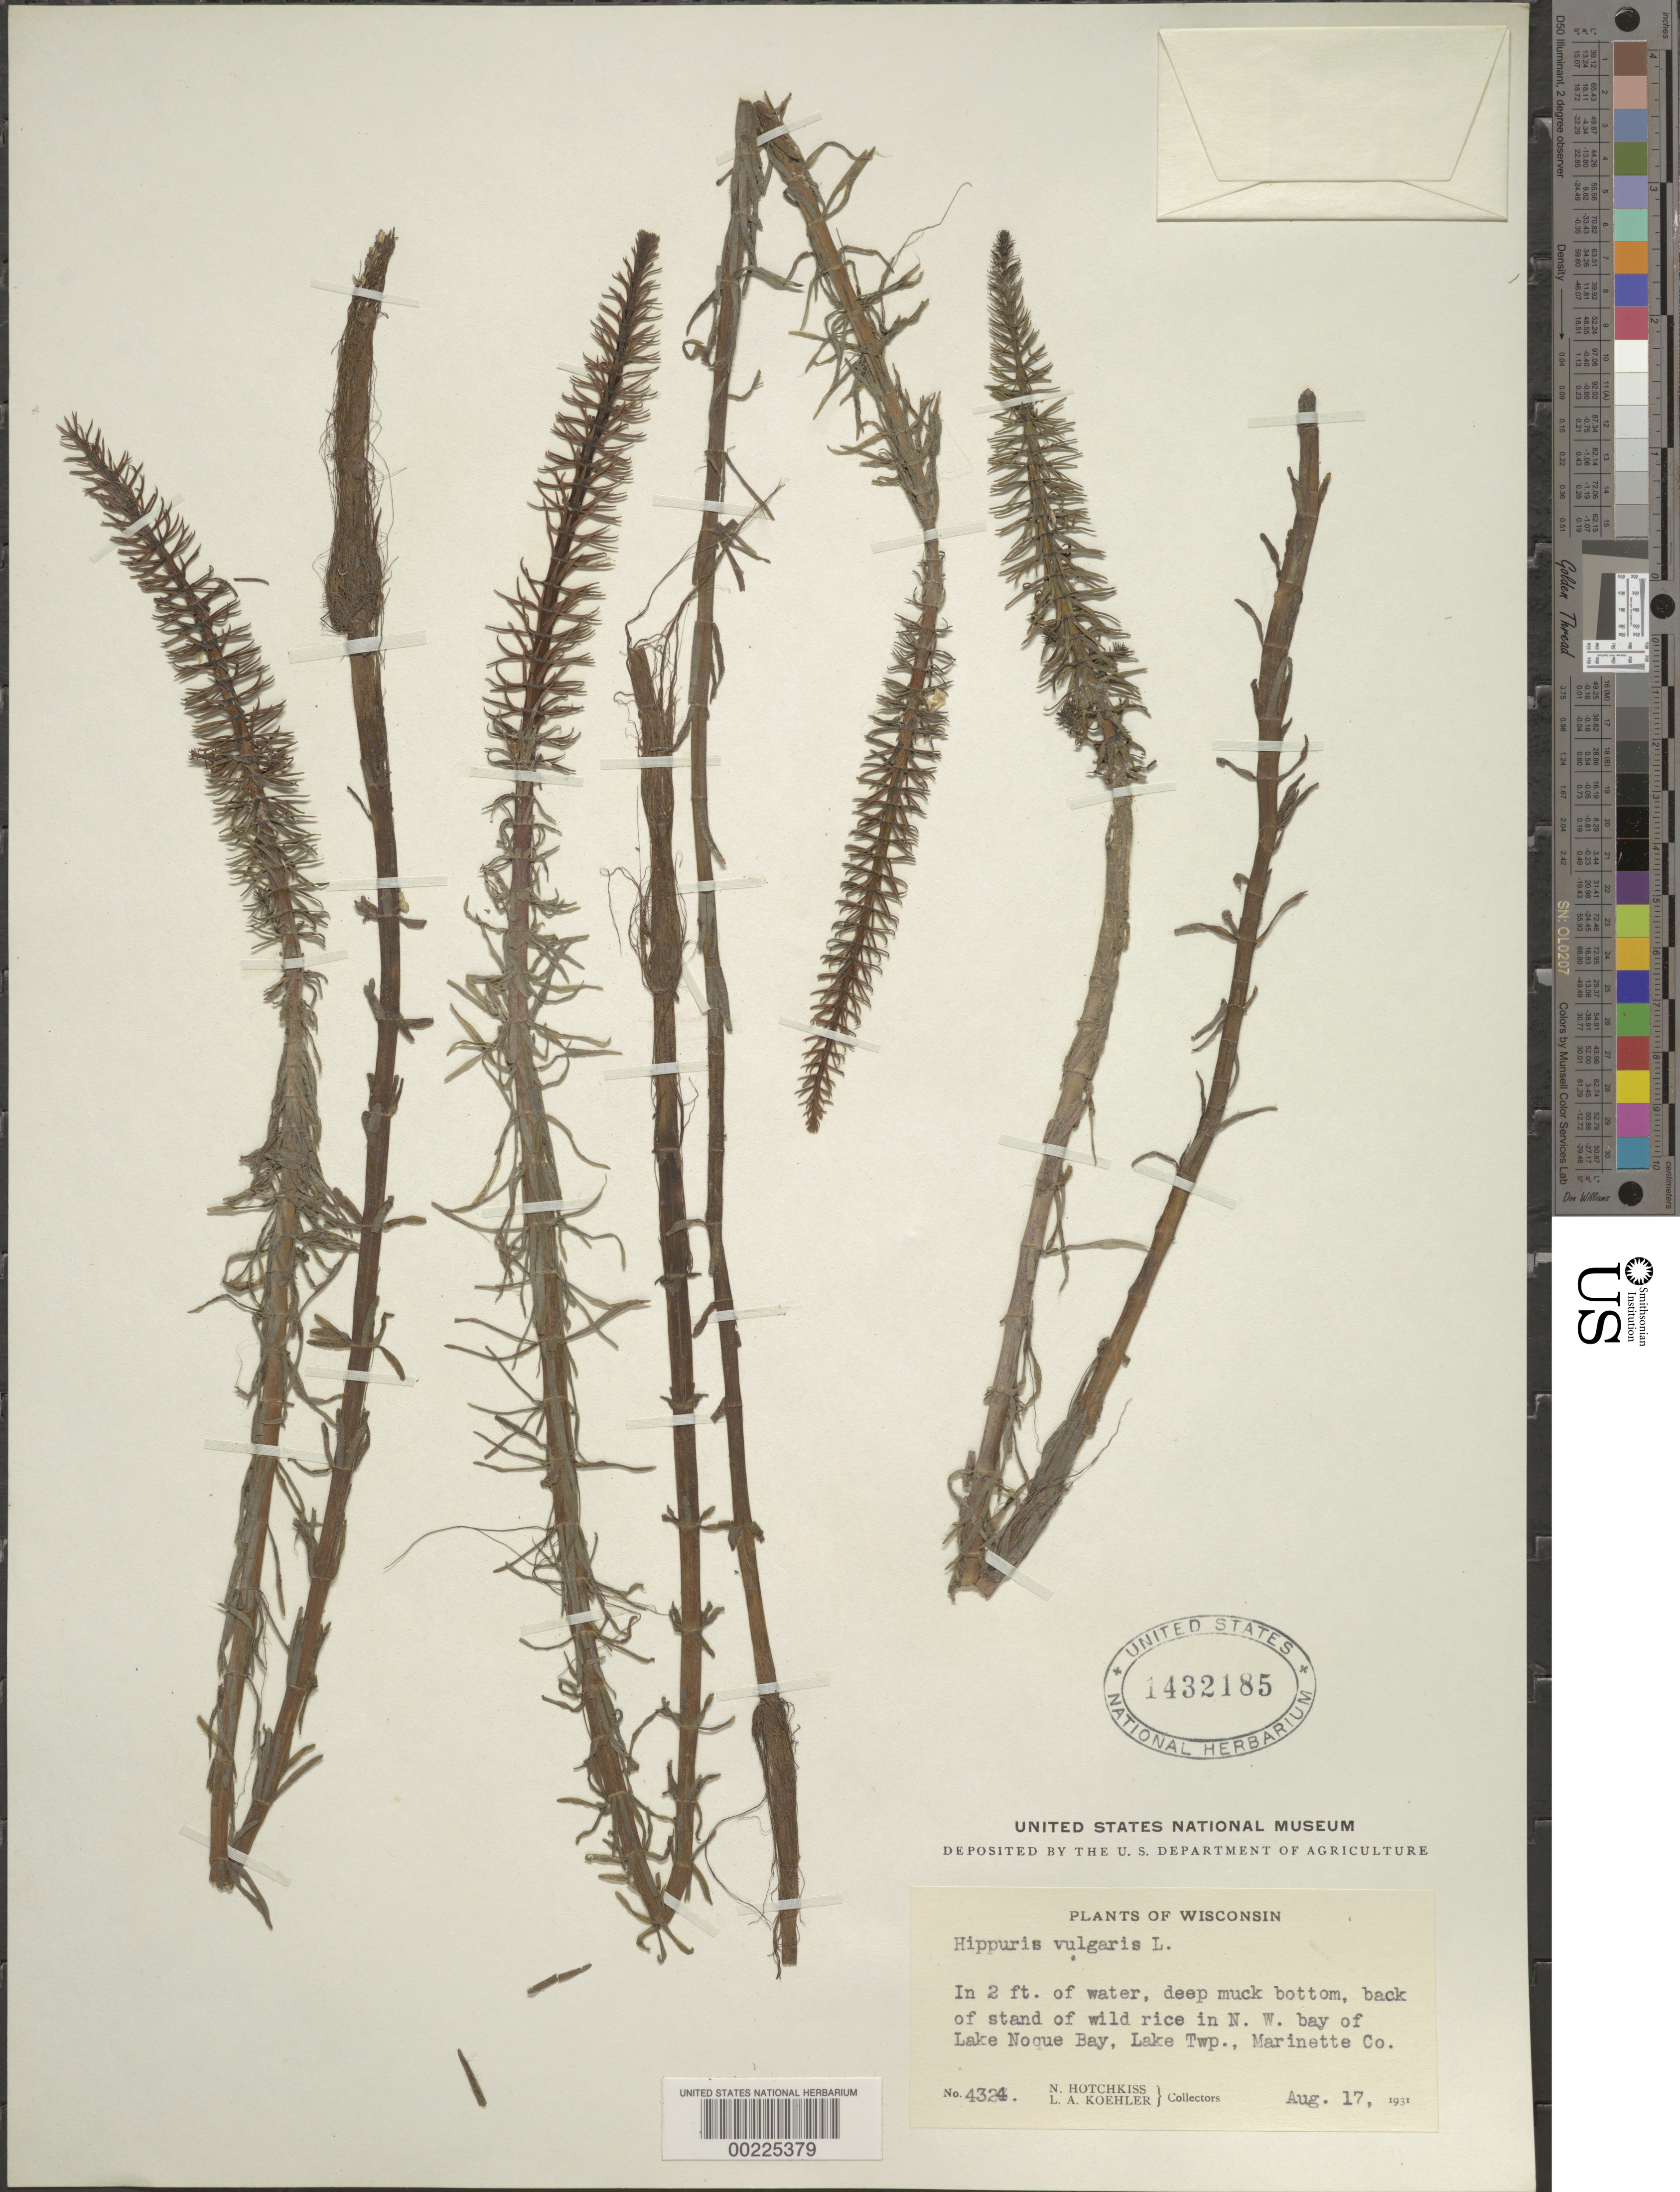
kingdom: Plantae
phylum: Tracheophyta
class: Magnoliopsida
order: Lamiales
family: Plantaginaceae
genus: Hippuris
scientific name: Hippuris tetraphylla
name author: L. f.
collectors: N. Hotchkiss & L. Koehler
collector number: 4324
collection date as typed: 17 Aug 1931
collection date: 1931-08-17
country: United States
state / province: Wisconsin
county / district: Marinette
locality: Nw bay of lake noque bay, lake twp.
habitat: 2' of water, deep muck bottom, back of stand of wild rice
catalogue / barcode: US 1432185